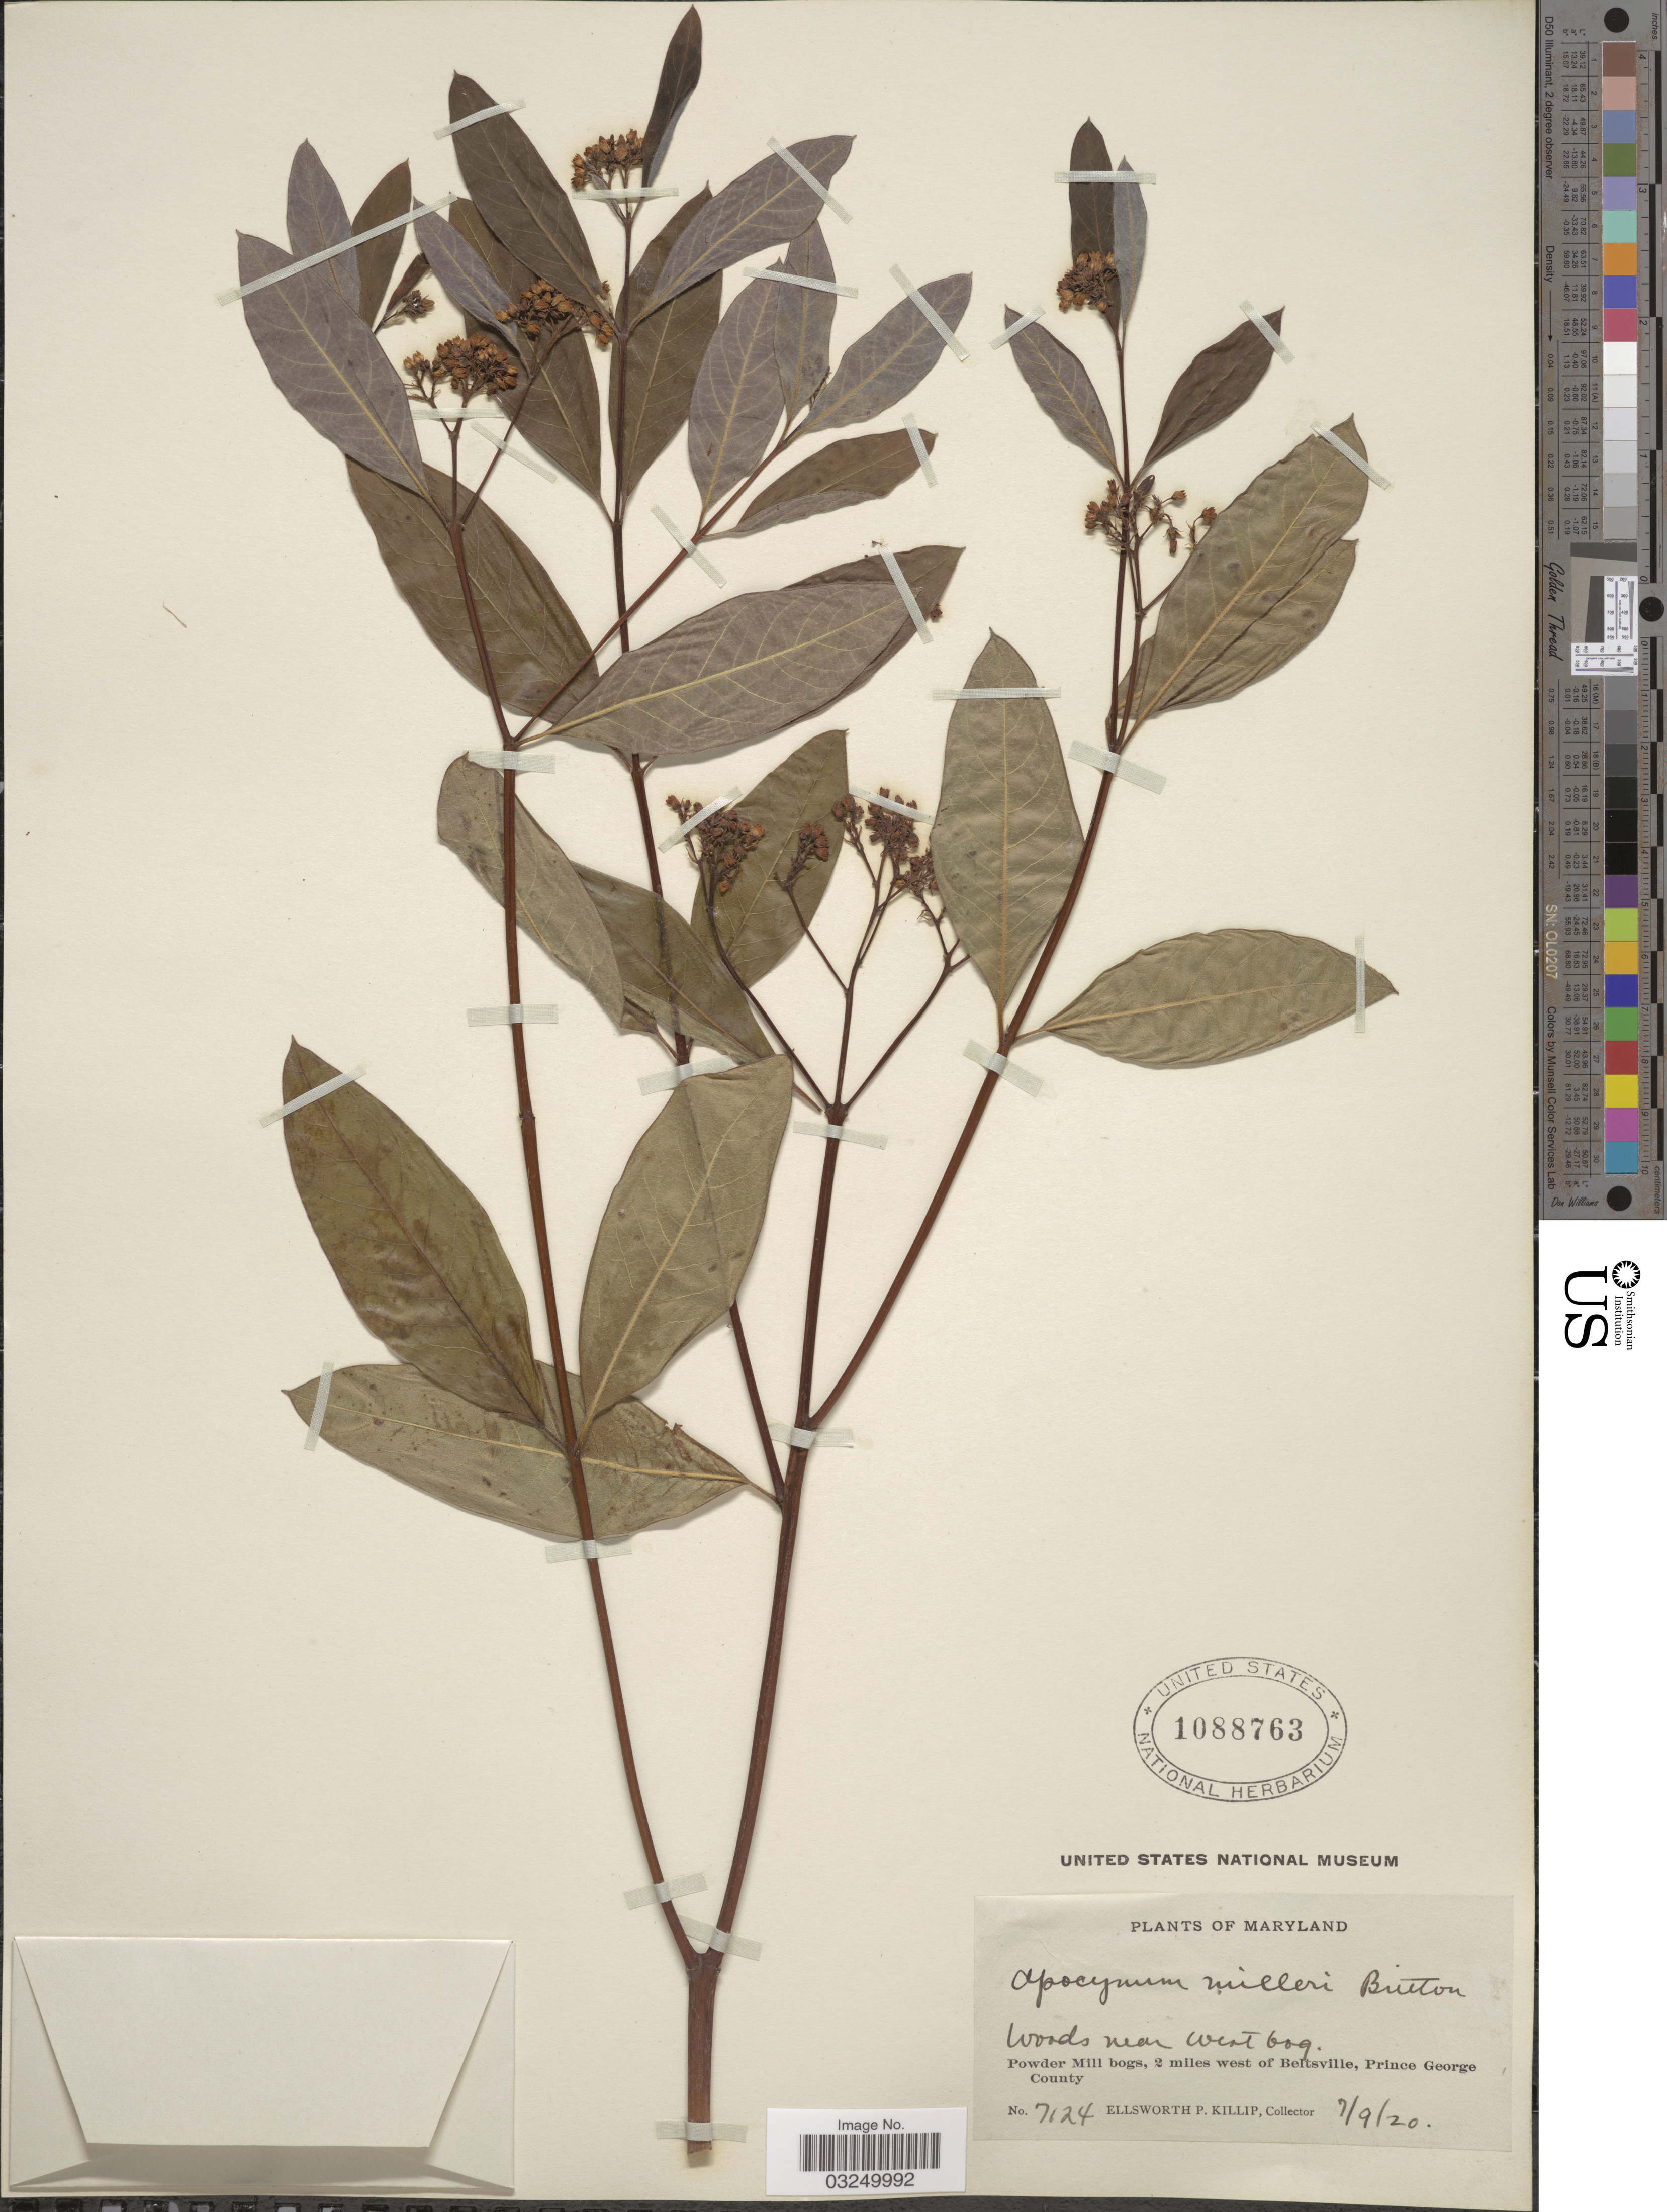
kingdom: Plantae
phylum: Tracheophyta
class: Magnoliopsida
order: Gentianales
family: Apocynaceae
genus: Apocynum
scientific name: Apocynum milleri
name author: Britton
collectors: E. P. Killip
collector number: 7124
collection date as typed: Transcribed d/m/y: 9/7/20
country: United States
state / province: Maryland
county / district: Prince George's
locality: Woods near west bog. Powder Mill bogs, 2 miles west of Beltsville, Prince Georges County.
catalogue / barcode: US 1088763